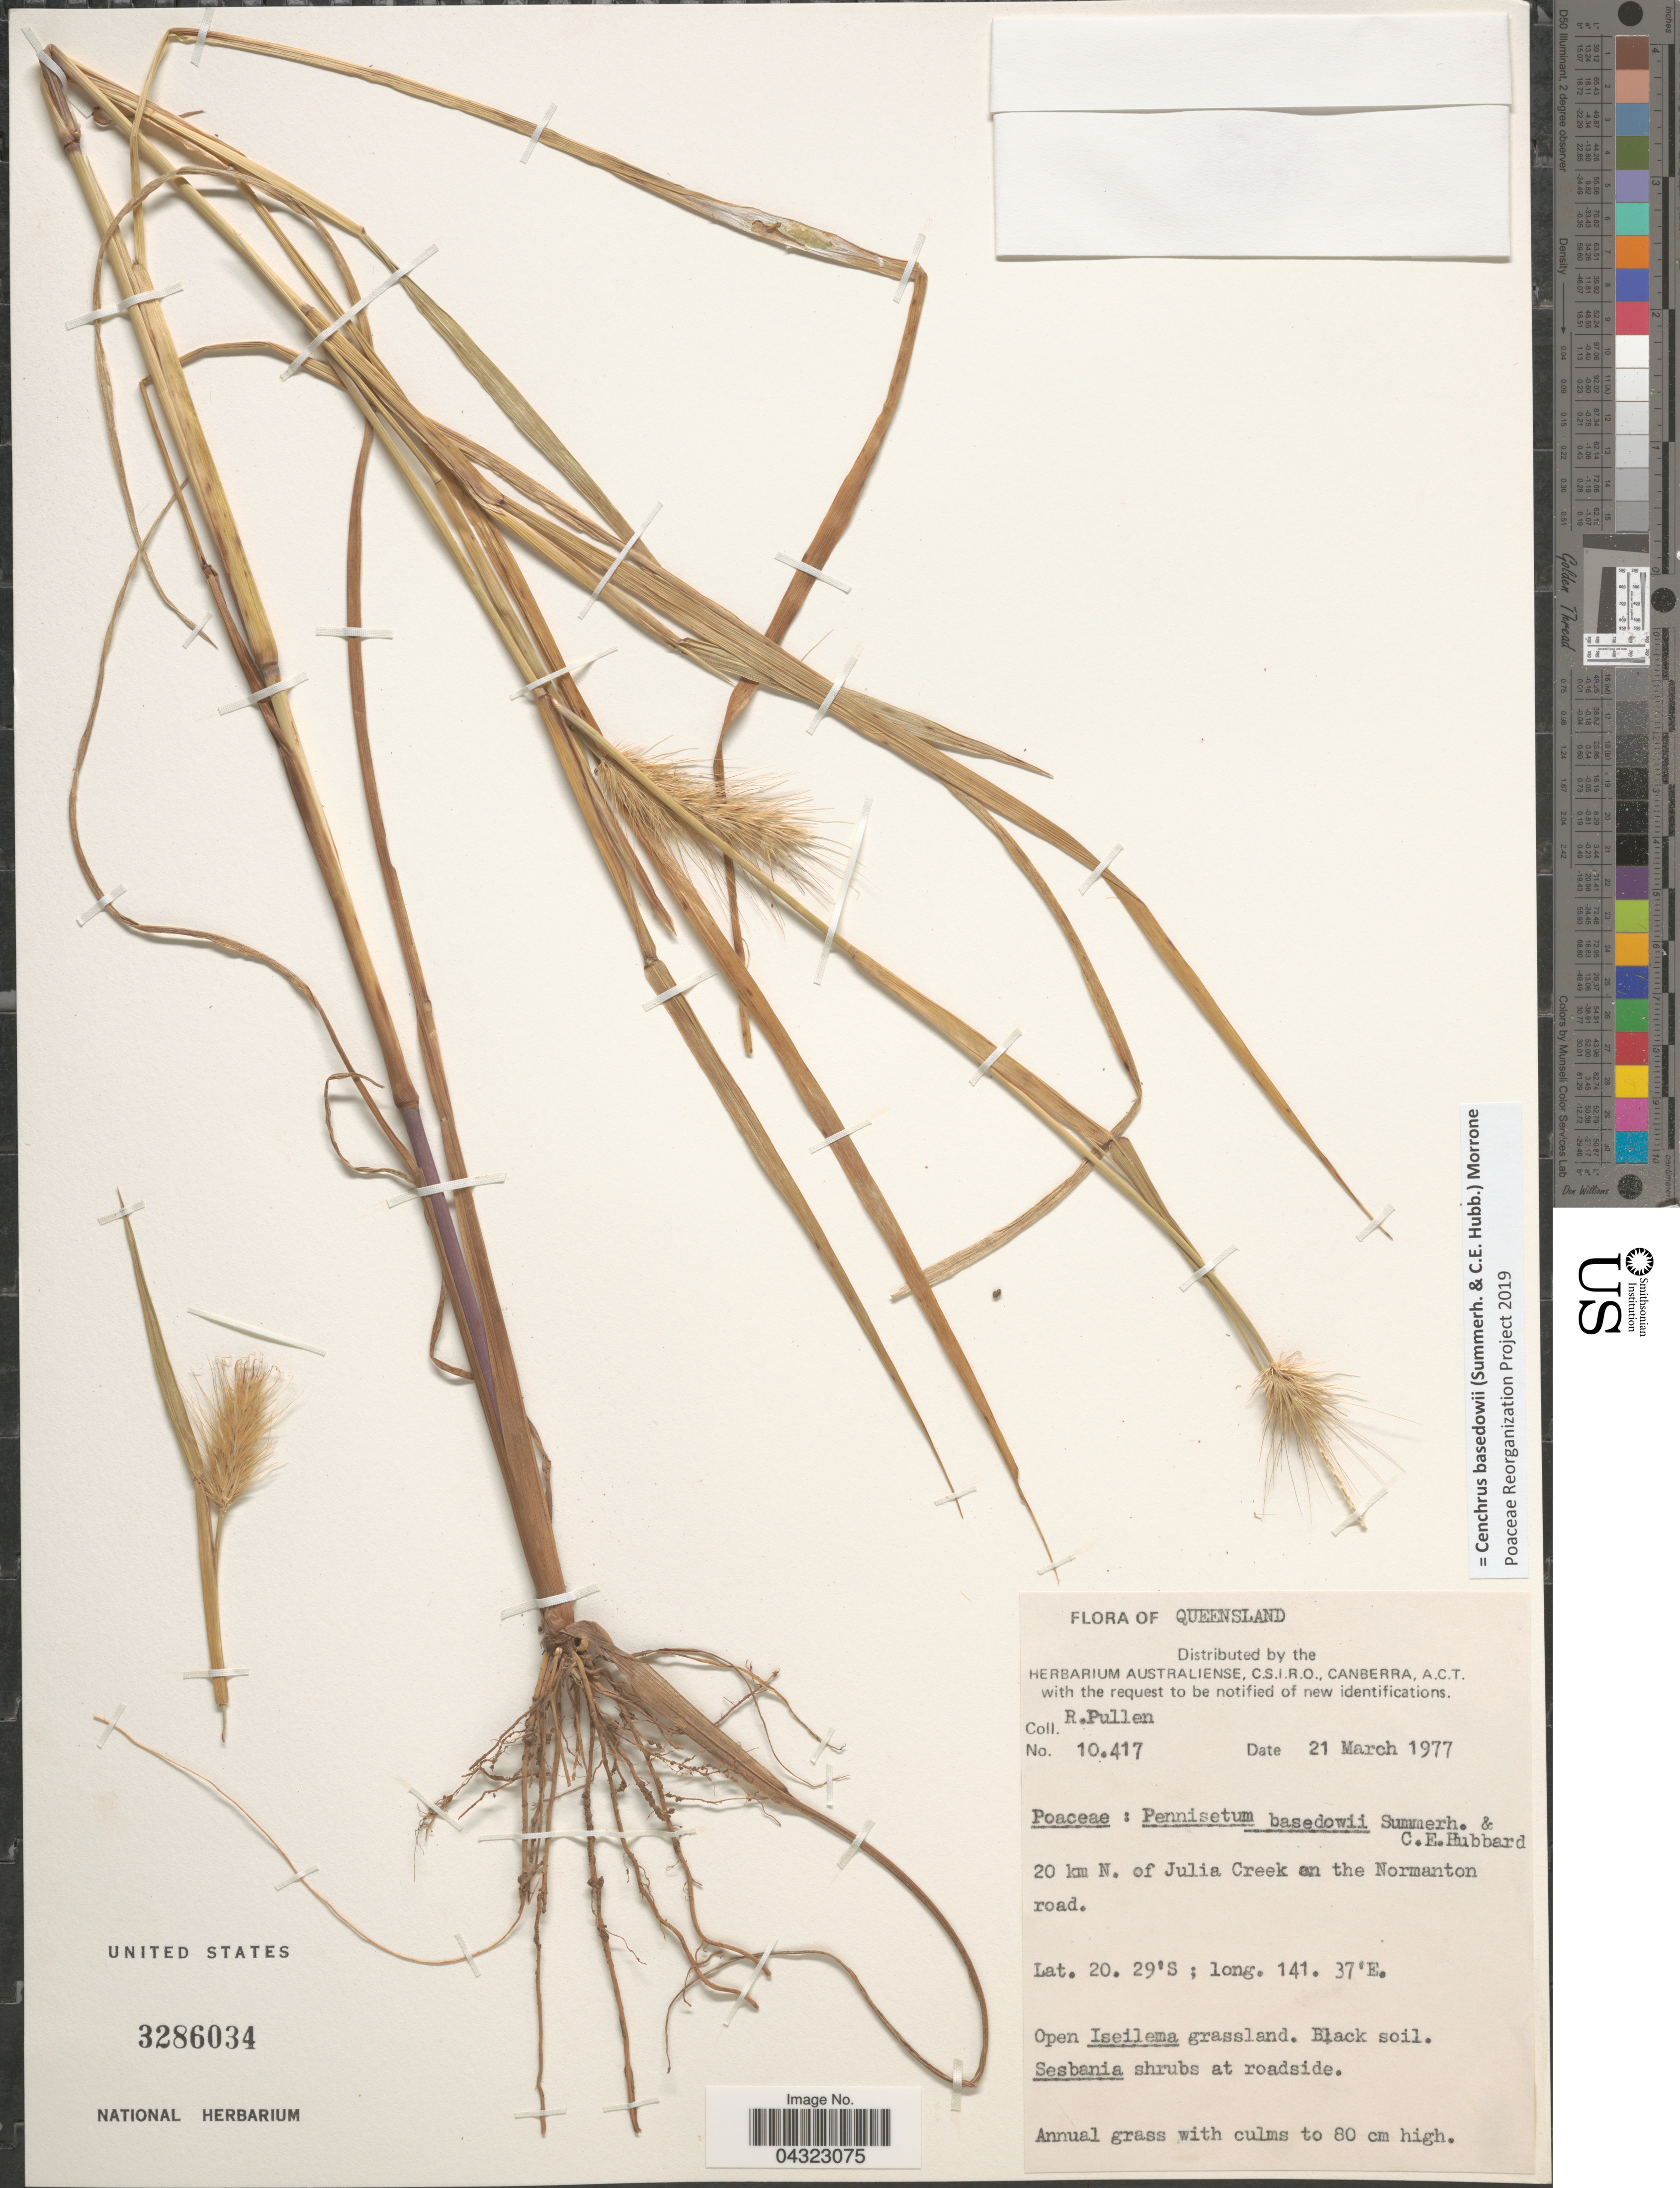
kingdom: Plantae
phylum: Tracheophyta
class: Liliopsida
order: Poales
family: Poaceae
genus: Cenchrus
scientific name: Cenchrus basedowii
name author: (Summerh. & C. E. Hubb.) Morrone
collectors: R. Pullen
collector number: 10417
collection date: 1977-03-21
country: Australia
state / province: Queensland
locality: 20 km N. of Julia Creek on the Normanton road.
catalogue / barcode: US 3286034